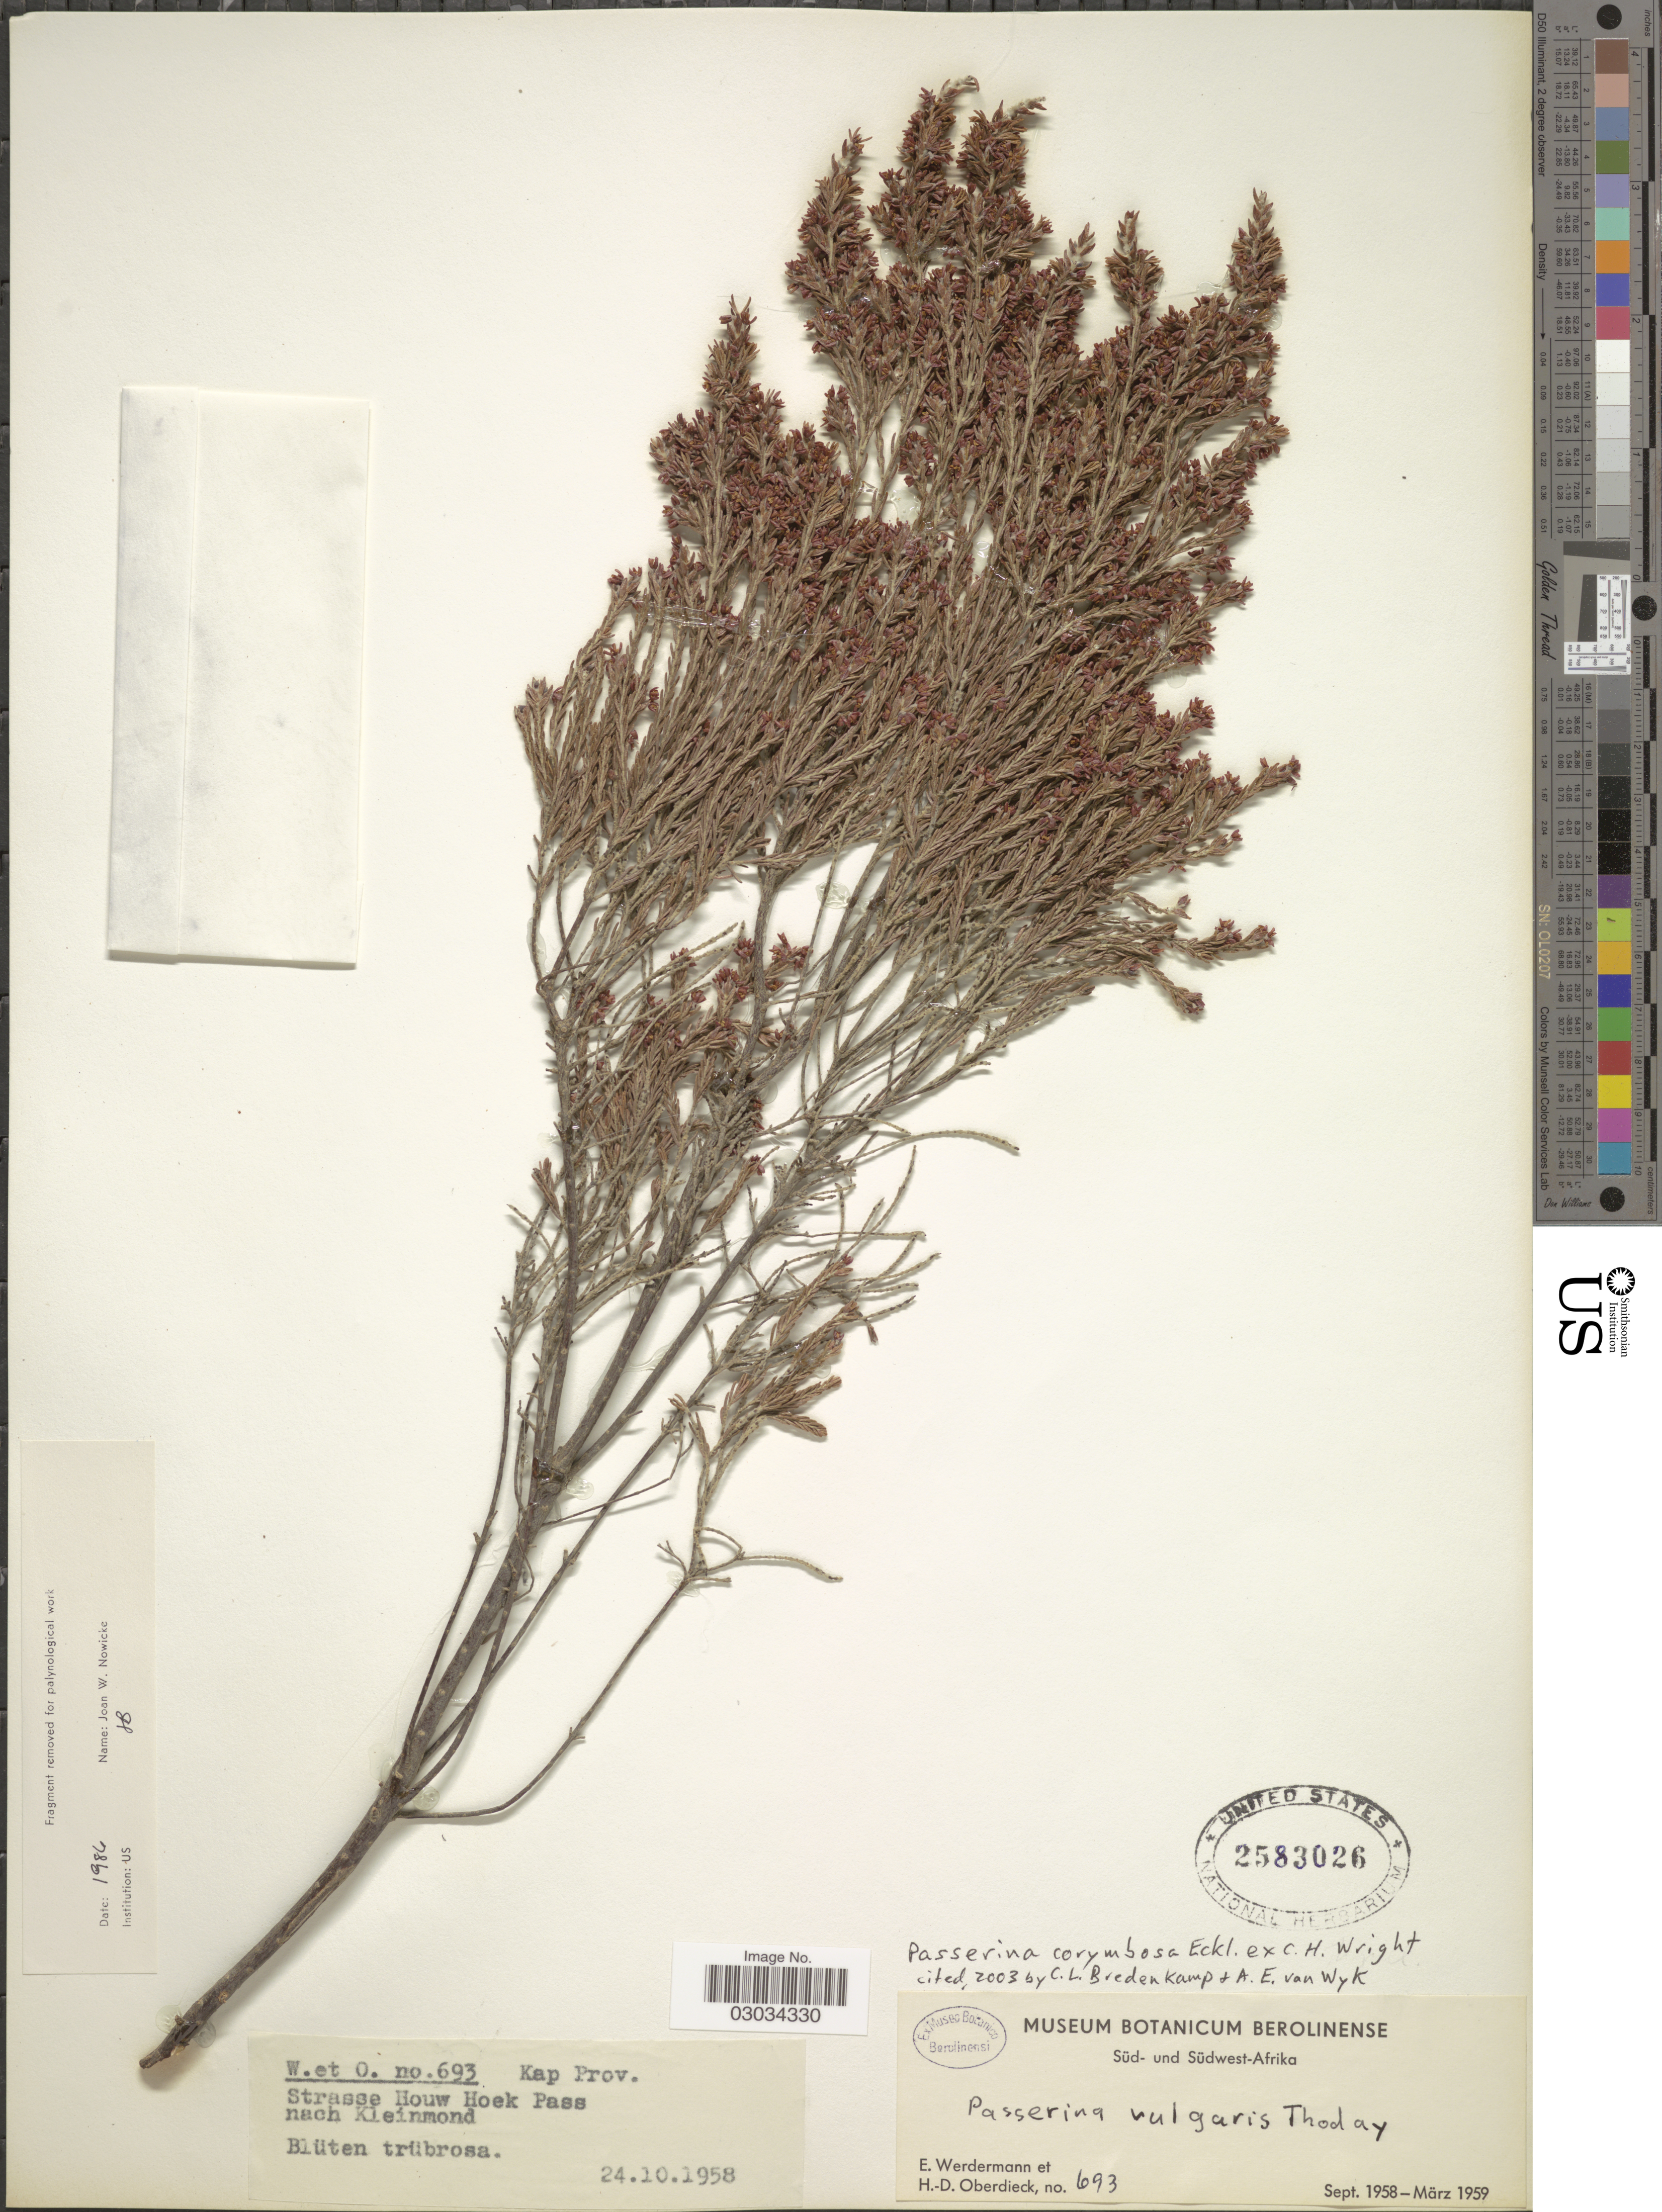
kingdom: Plantae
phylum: Tracheophyta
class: Magnoliopsida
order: Malvales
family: Thymelaeaceae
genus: Passerina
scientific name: Passerina corymbosa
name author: Eckl. ex C.H. Wright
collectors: E. Werdermann & H. Oberdieck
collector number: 693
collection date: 1958-10-24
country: South Africa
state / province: Western Cape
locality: Kap Prov. Strasse Houw Hoek Pass nach Kleinmond.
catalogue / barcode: US 2583026